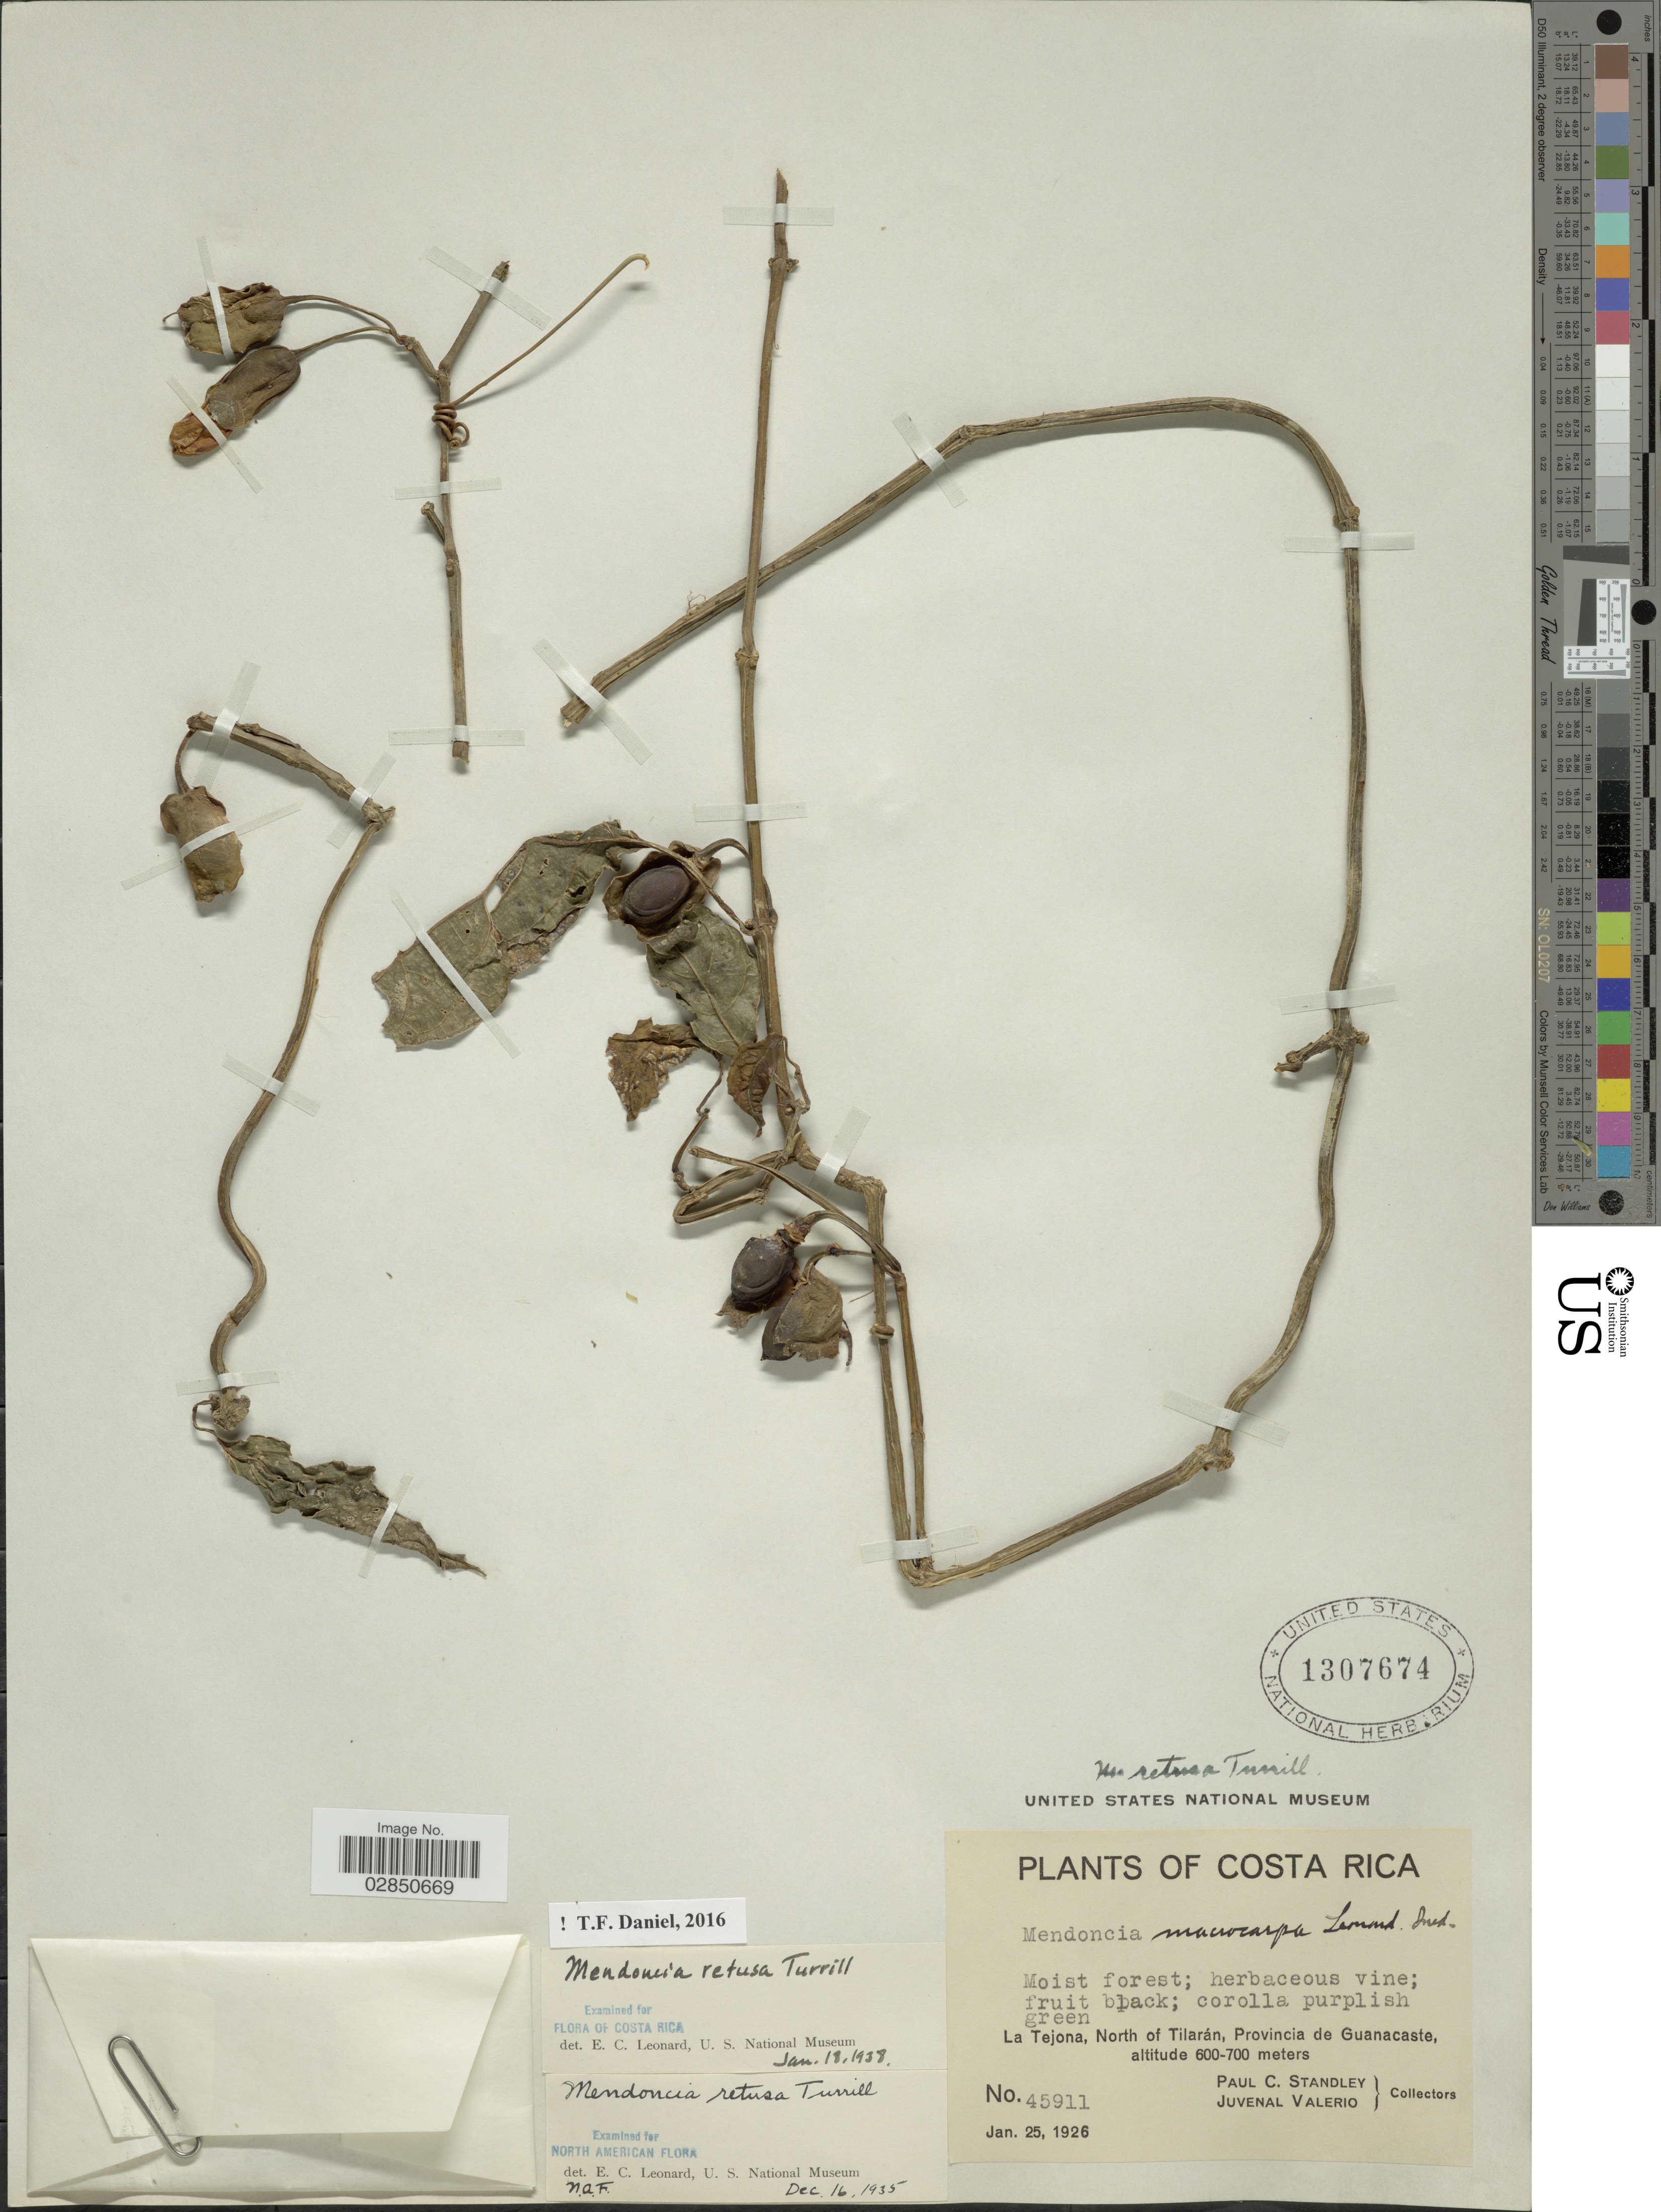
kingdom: Plantae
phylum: Tracheophyta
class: Magnoliopsida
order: Lamiales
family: Acanthaceae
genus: Mendoncia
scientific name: Mendoncia retusa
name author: Turrill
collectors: P. C. Standley & J. Valerio R.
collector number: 45911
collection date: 1926-01-25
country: Costa Rica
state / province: Guanacaste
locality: La Tejona, North of Tilarán, Provincia de Guanacaste.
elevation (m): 600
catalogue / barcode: US 1307674